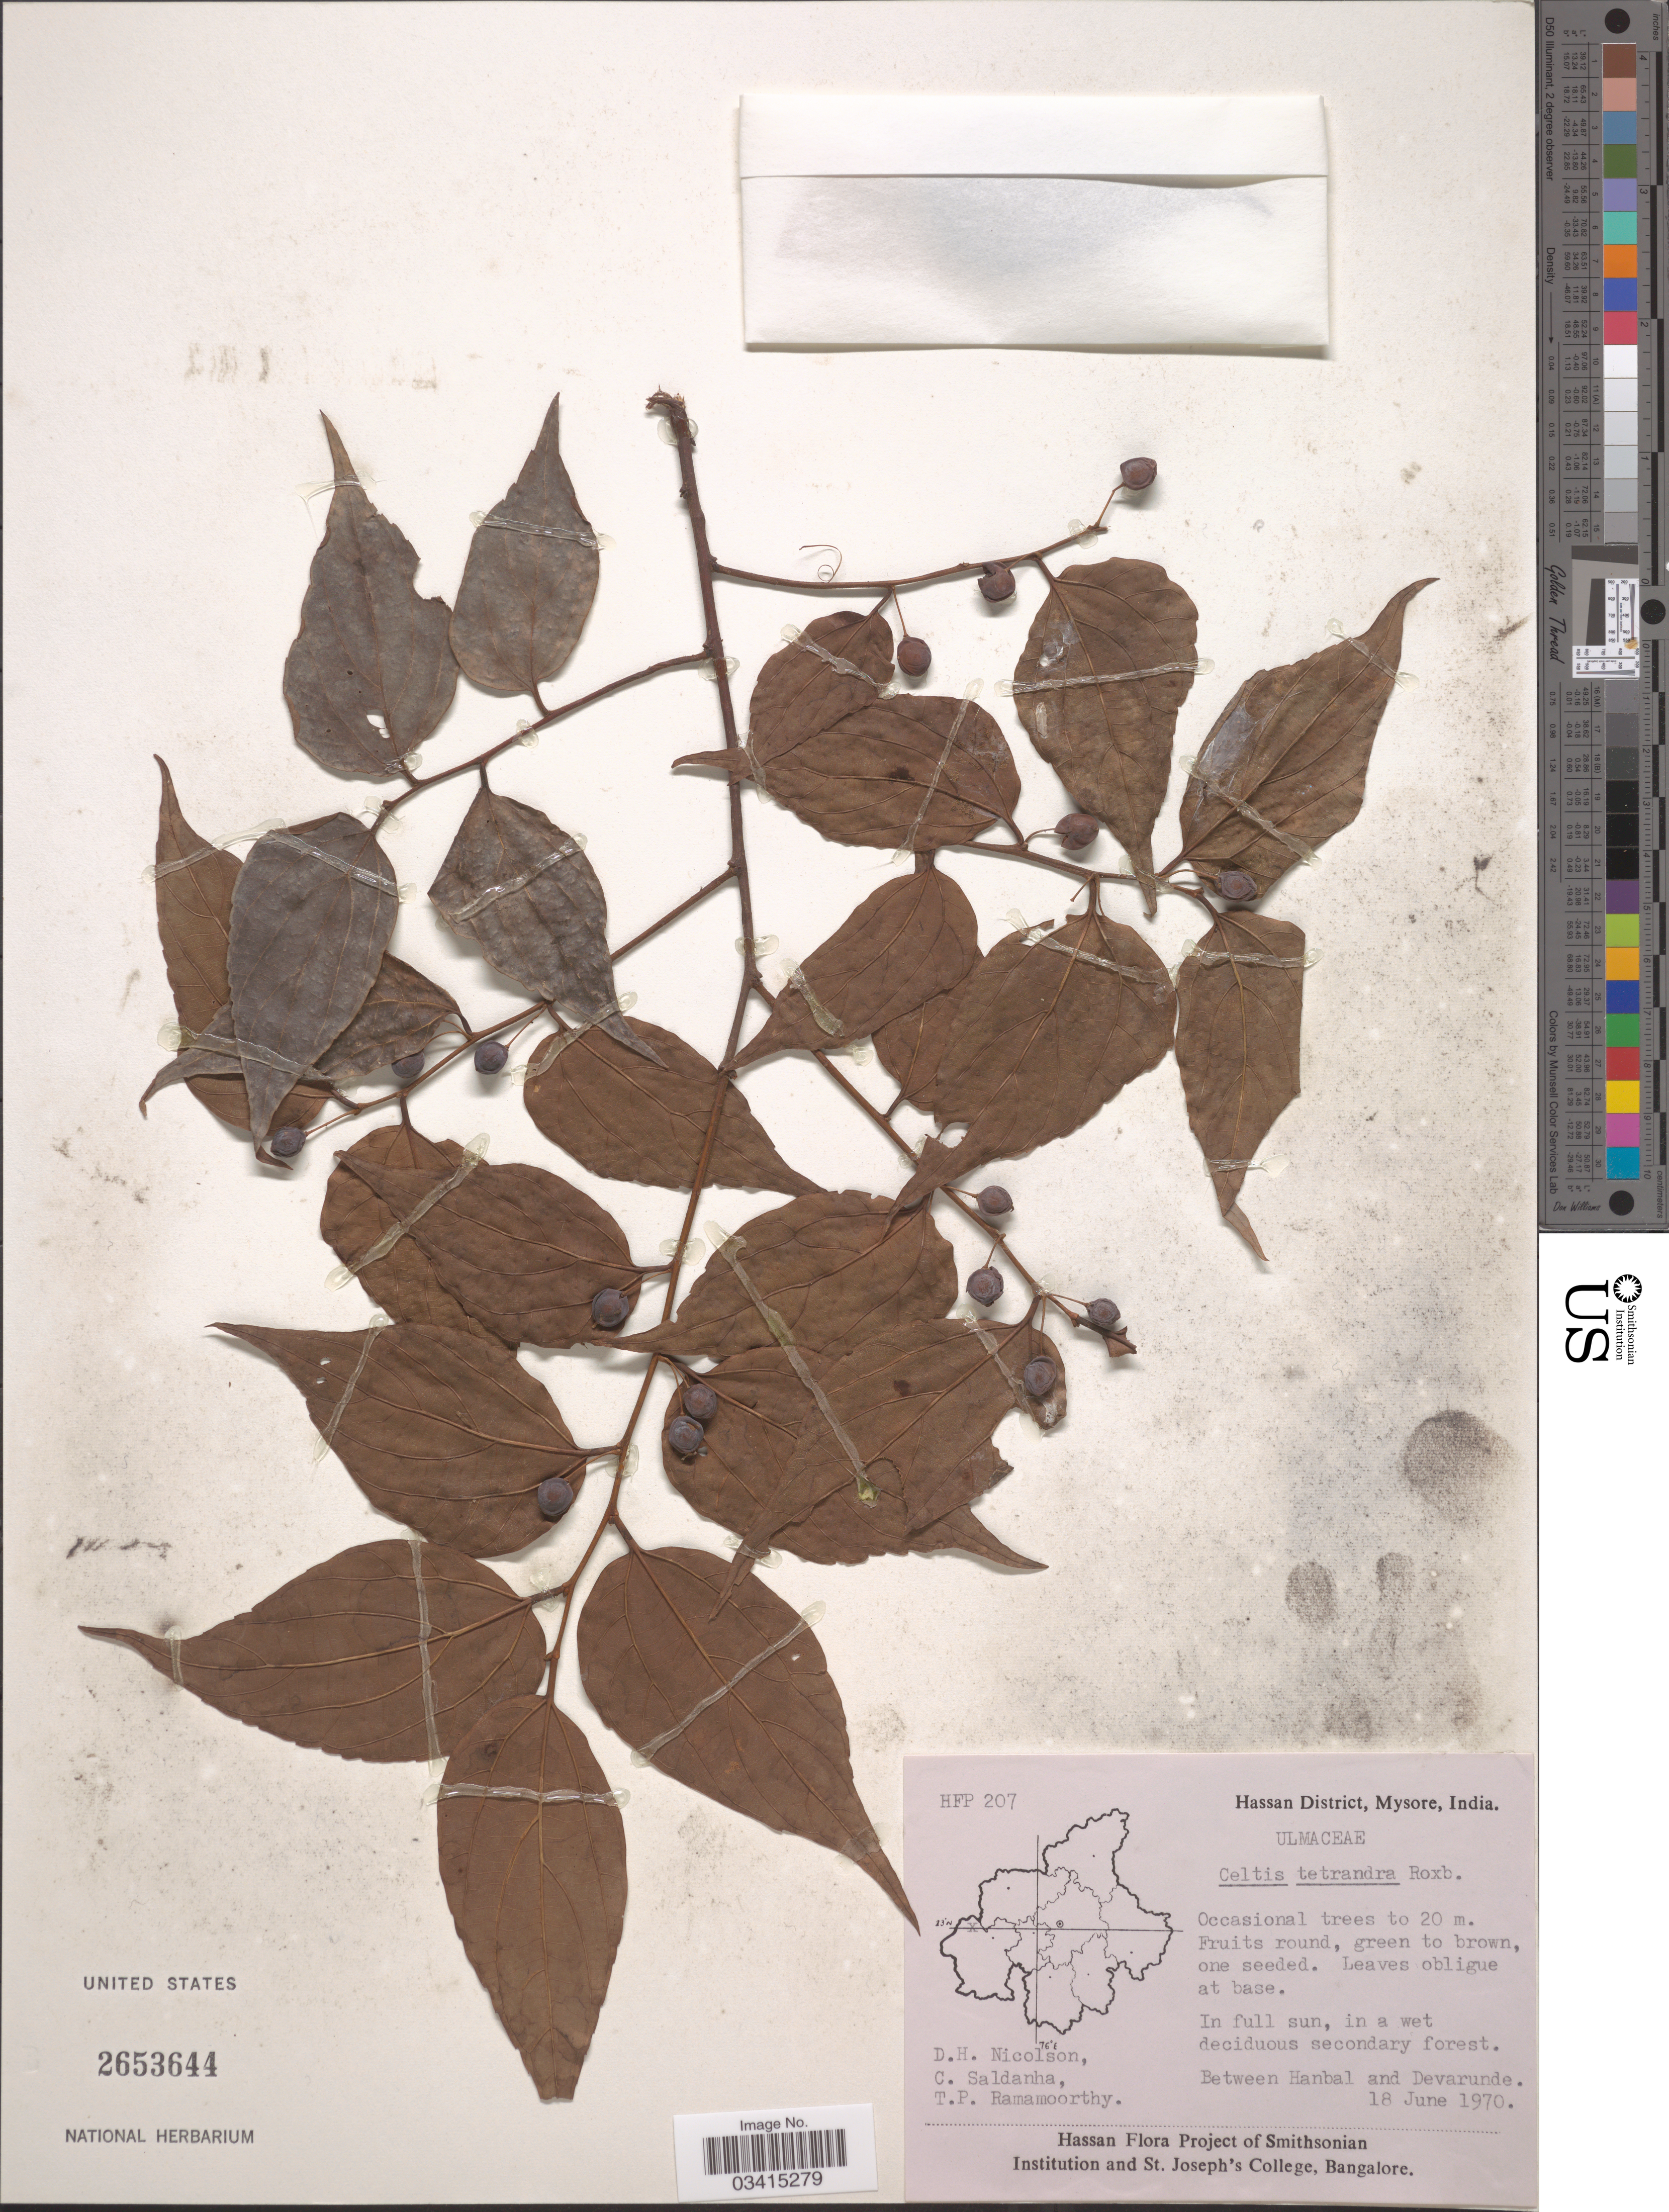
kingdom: Plantae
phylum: Tracheophyta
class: Magnoliopsida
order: Rosales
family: Cannabaceae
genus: Celtis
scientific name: Celtis tetrandra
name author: Roxb.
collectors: D. H. Nicolson, C. Saldanha & T. P. Ramamoorthy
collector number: HFP 207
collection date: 1970-06-18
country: India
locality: Hassan District, Mysore. Between Hanbal and Devarunde.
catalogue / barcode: US 2653644